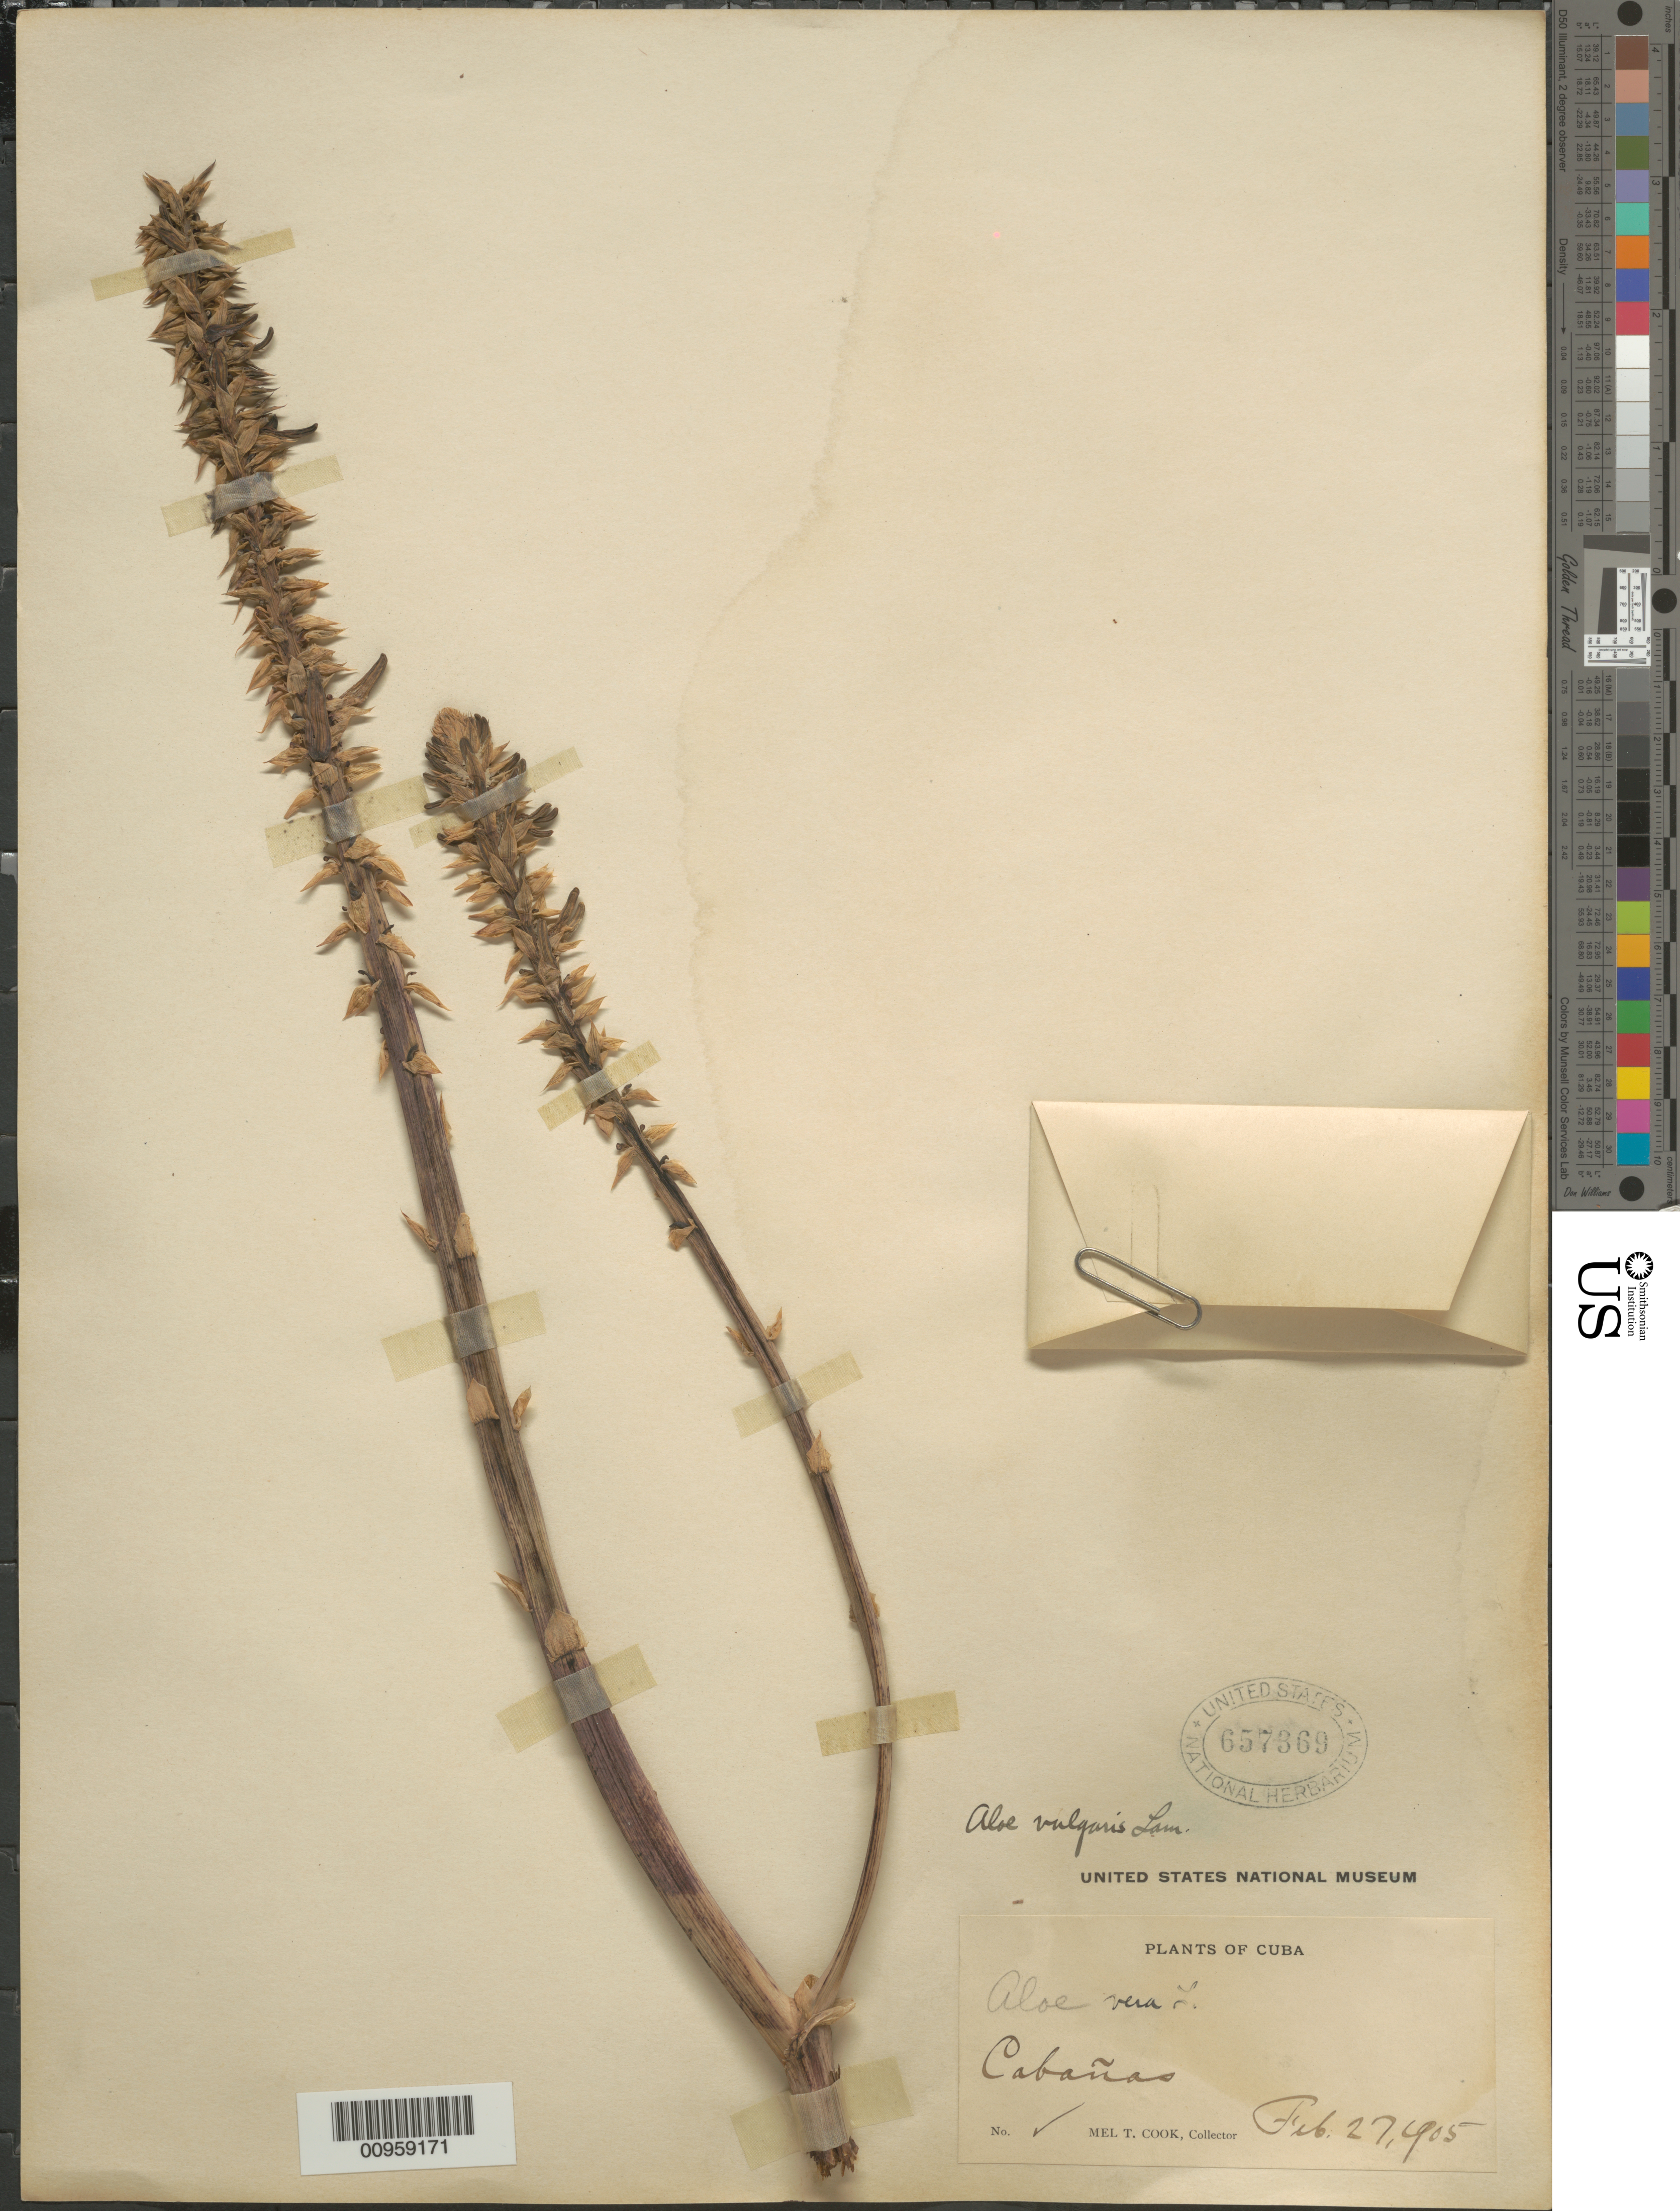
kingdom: Plantae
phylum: Tracheophyta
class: Liliopsida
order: Asparagales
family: Asphodelaceae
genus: Aloe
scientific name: Aloe vera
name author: L.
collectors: M. T. Cook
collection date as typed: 27 Feb 1905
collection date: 1905-02-27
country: Cuba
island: Cuba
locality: Cabañas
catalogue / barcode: US 657369